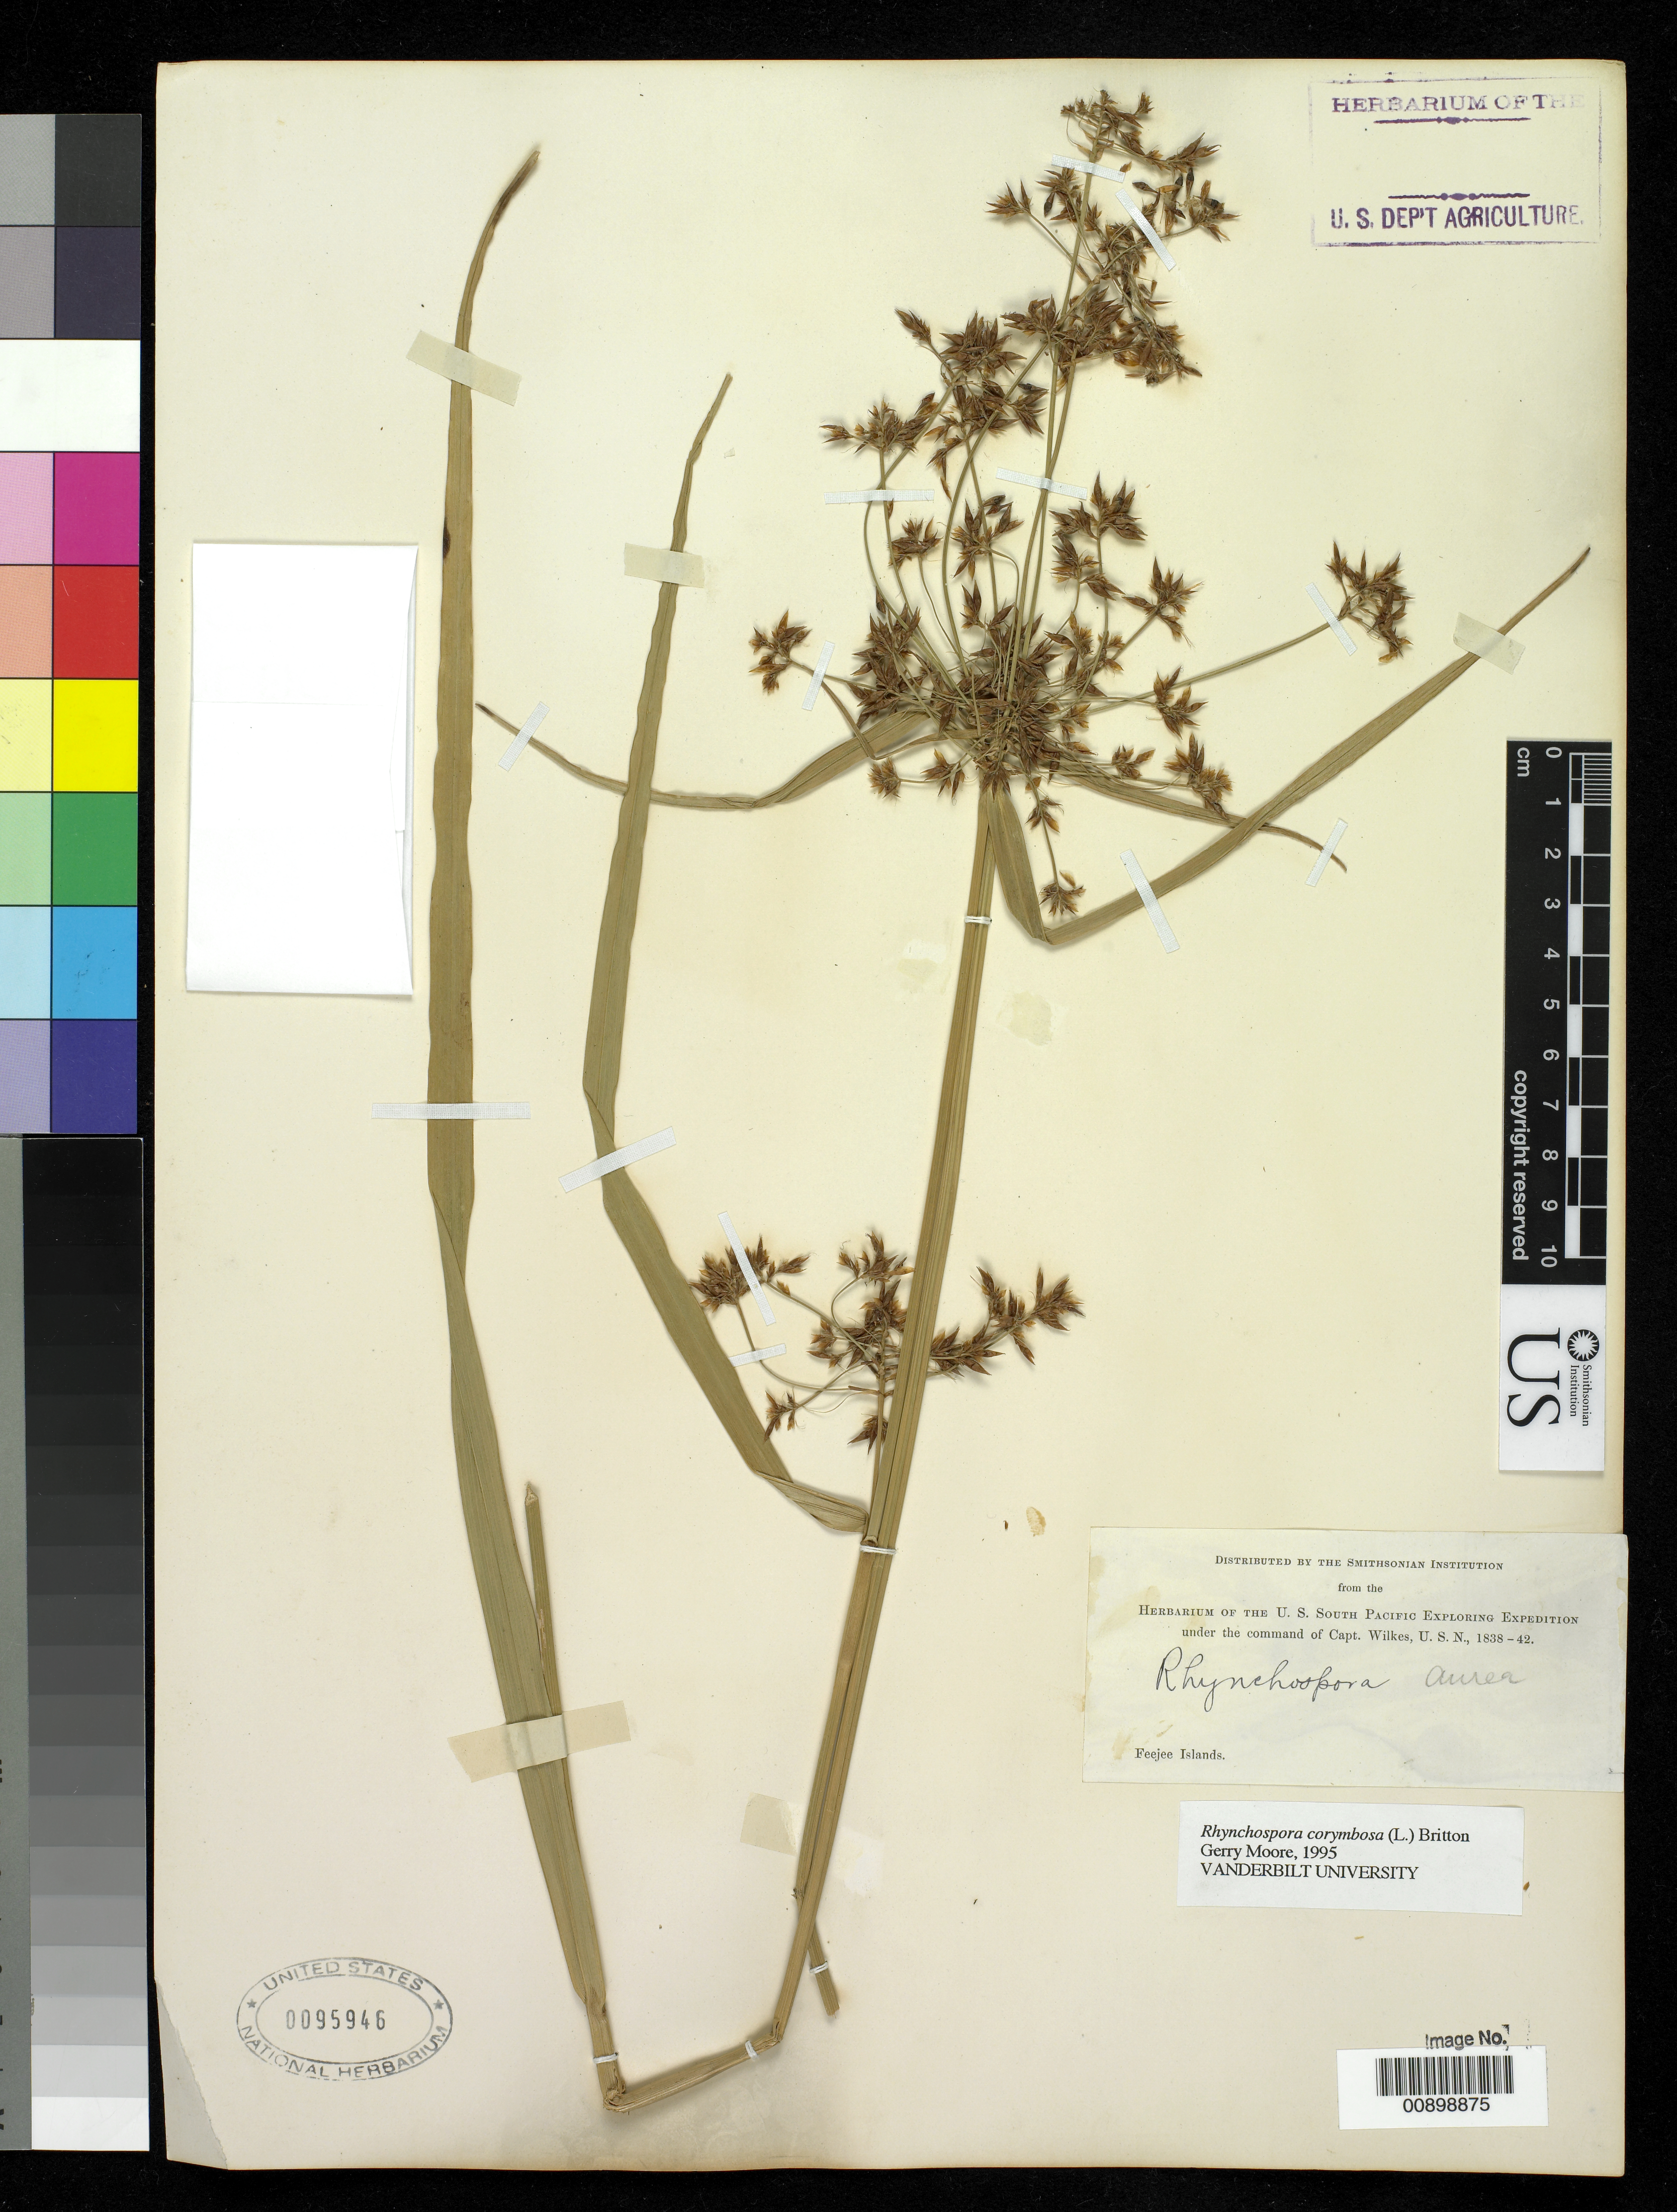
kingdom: Plantae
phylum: Tracheophyta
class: Liliopsida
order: Poales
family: Cyperaceae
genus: Rhynchospora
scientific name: Rhynchospora corymbosa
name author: (L.) Britton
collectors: Wilkes Explor. Exped.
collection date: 1838/1842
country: Fiji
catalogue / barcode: US 95946